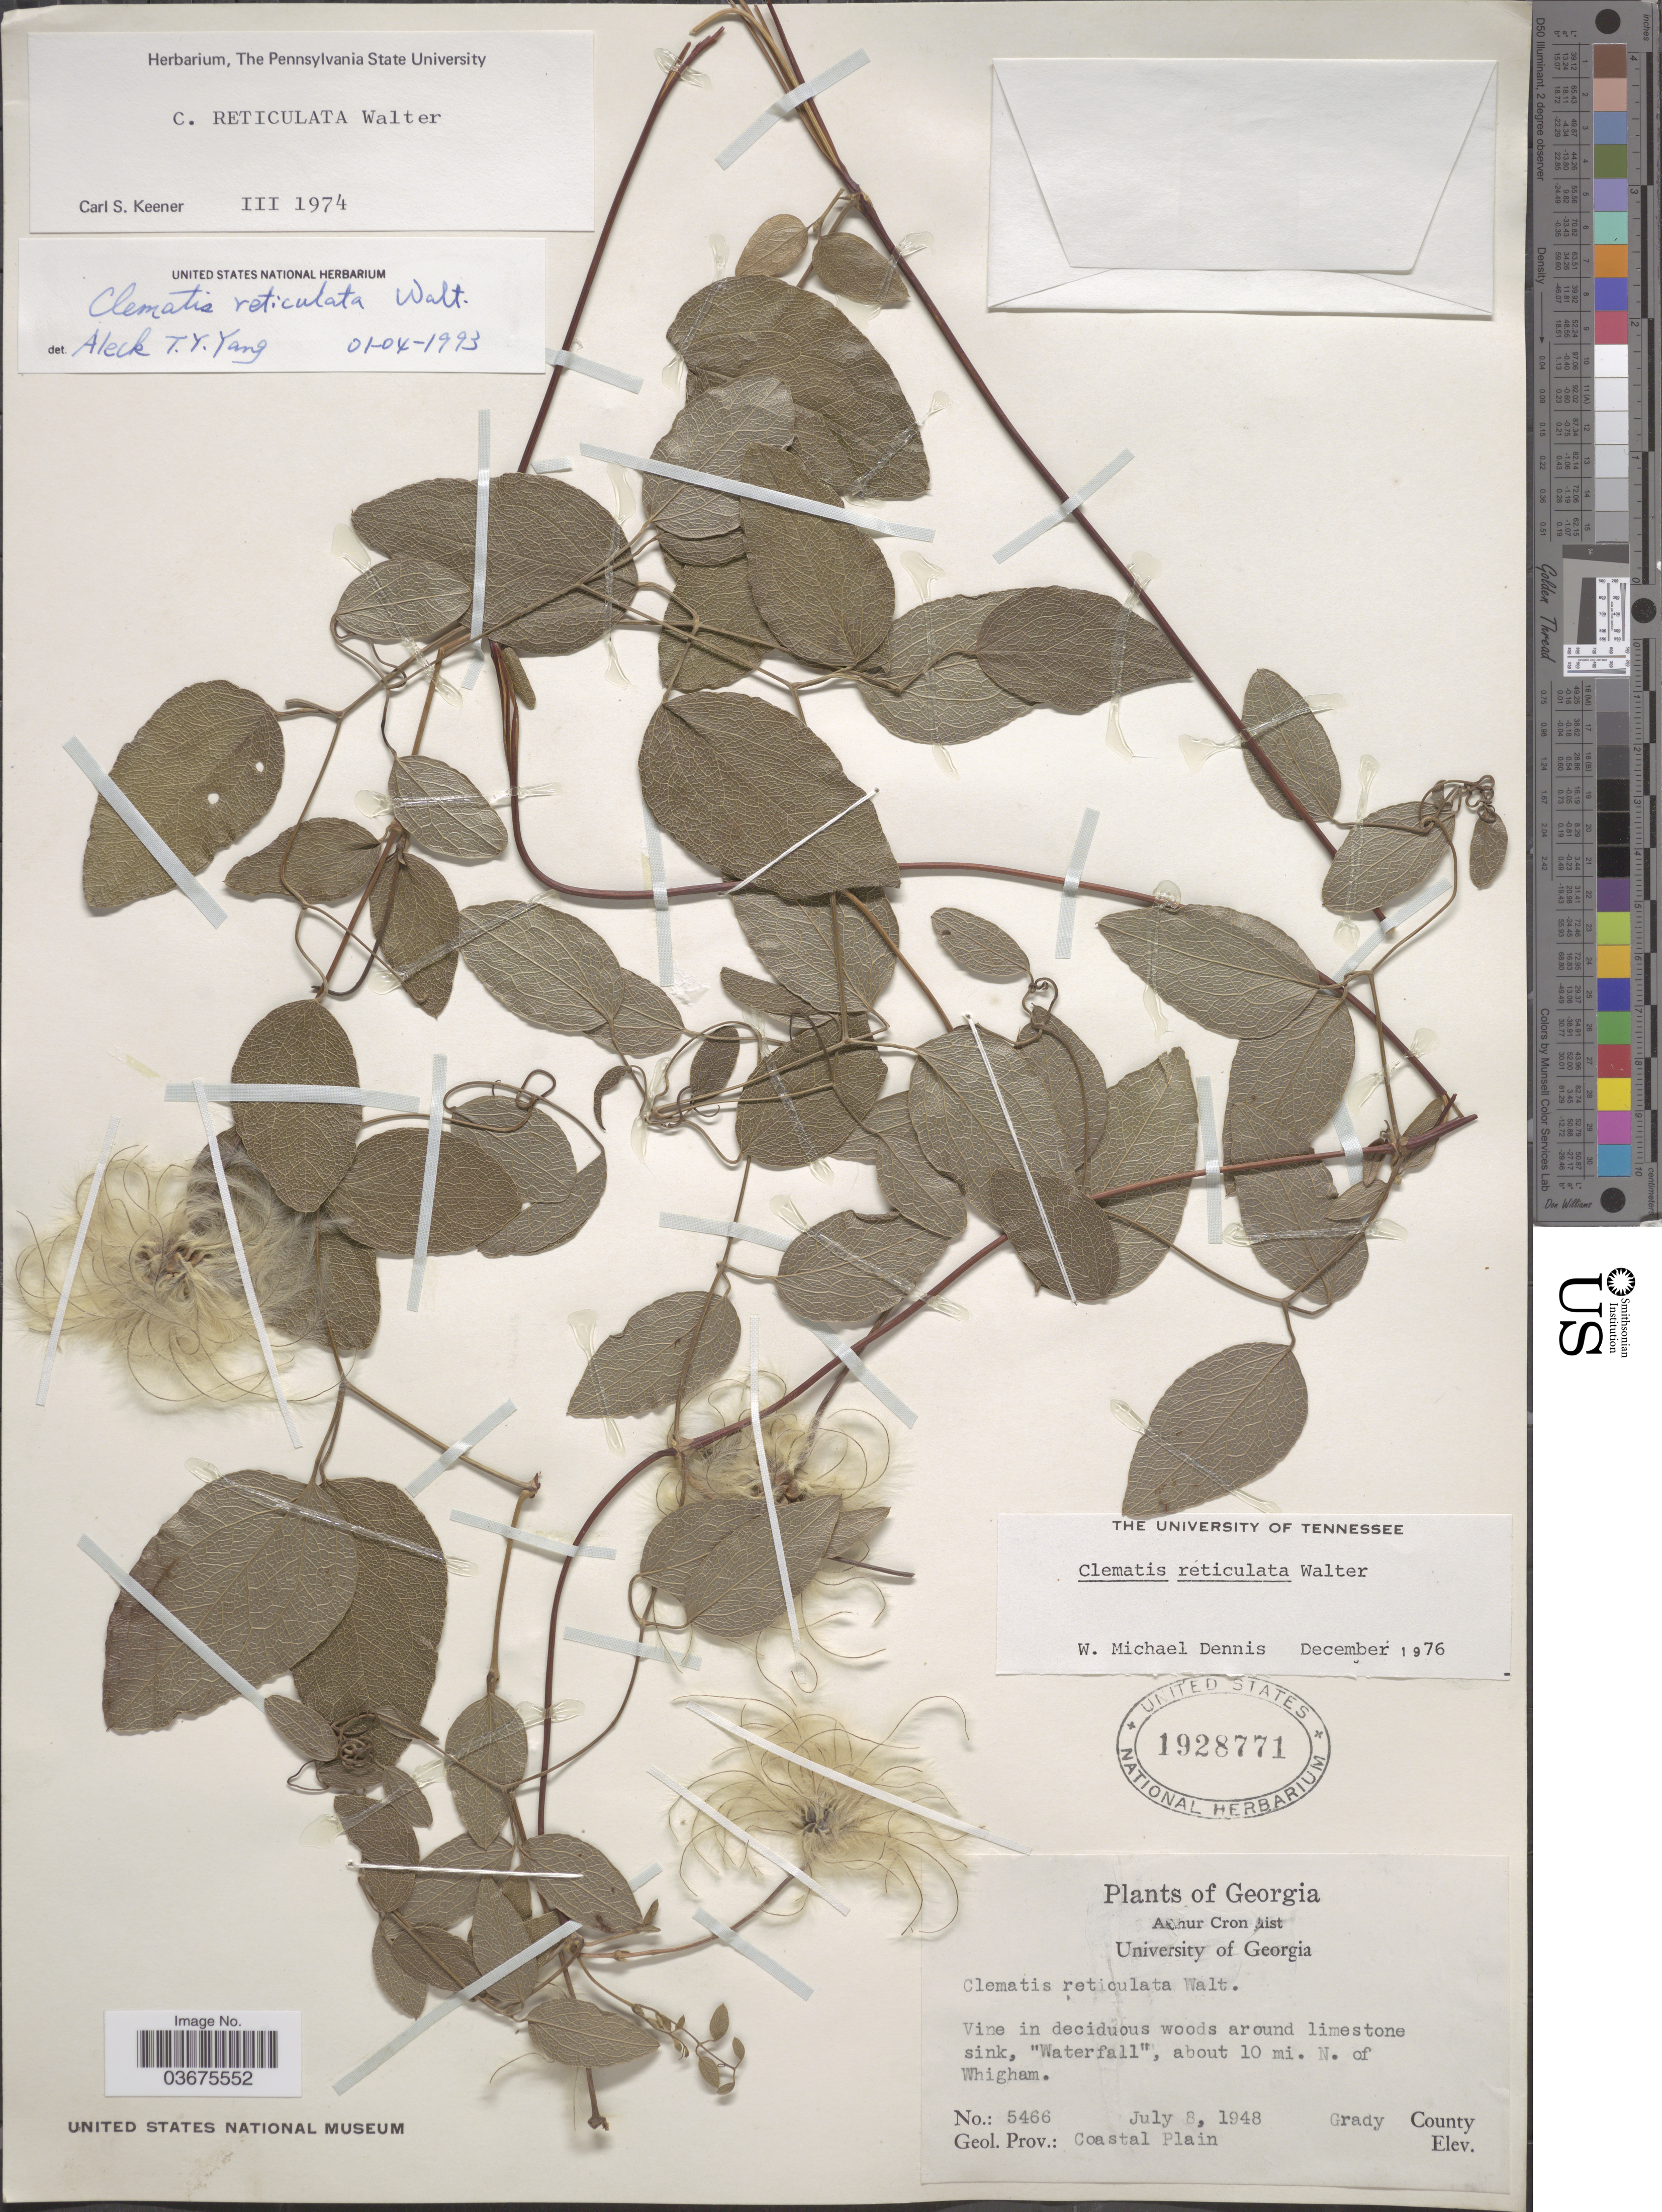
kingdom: Plantae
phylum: Tracheophyta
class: Magnoliopsida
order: Ranunculales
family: Ranunculaceae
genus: Clematis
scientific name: Clematis reticulata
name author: Walter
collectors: A. J. Cronquist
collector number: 5466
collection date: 1948-07-08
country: United States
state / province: Georgia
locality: "Waterfall", about 10mi. N. of Whigham. Grady County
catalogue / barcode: US 1928771